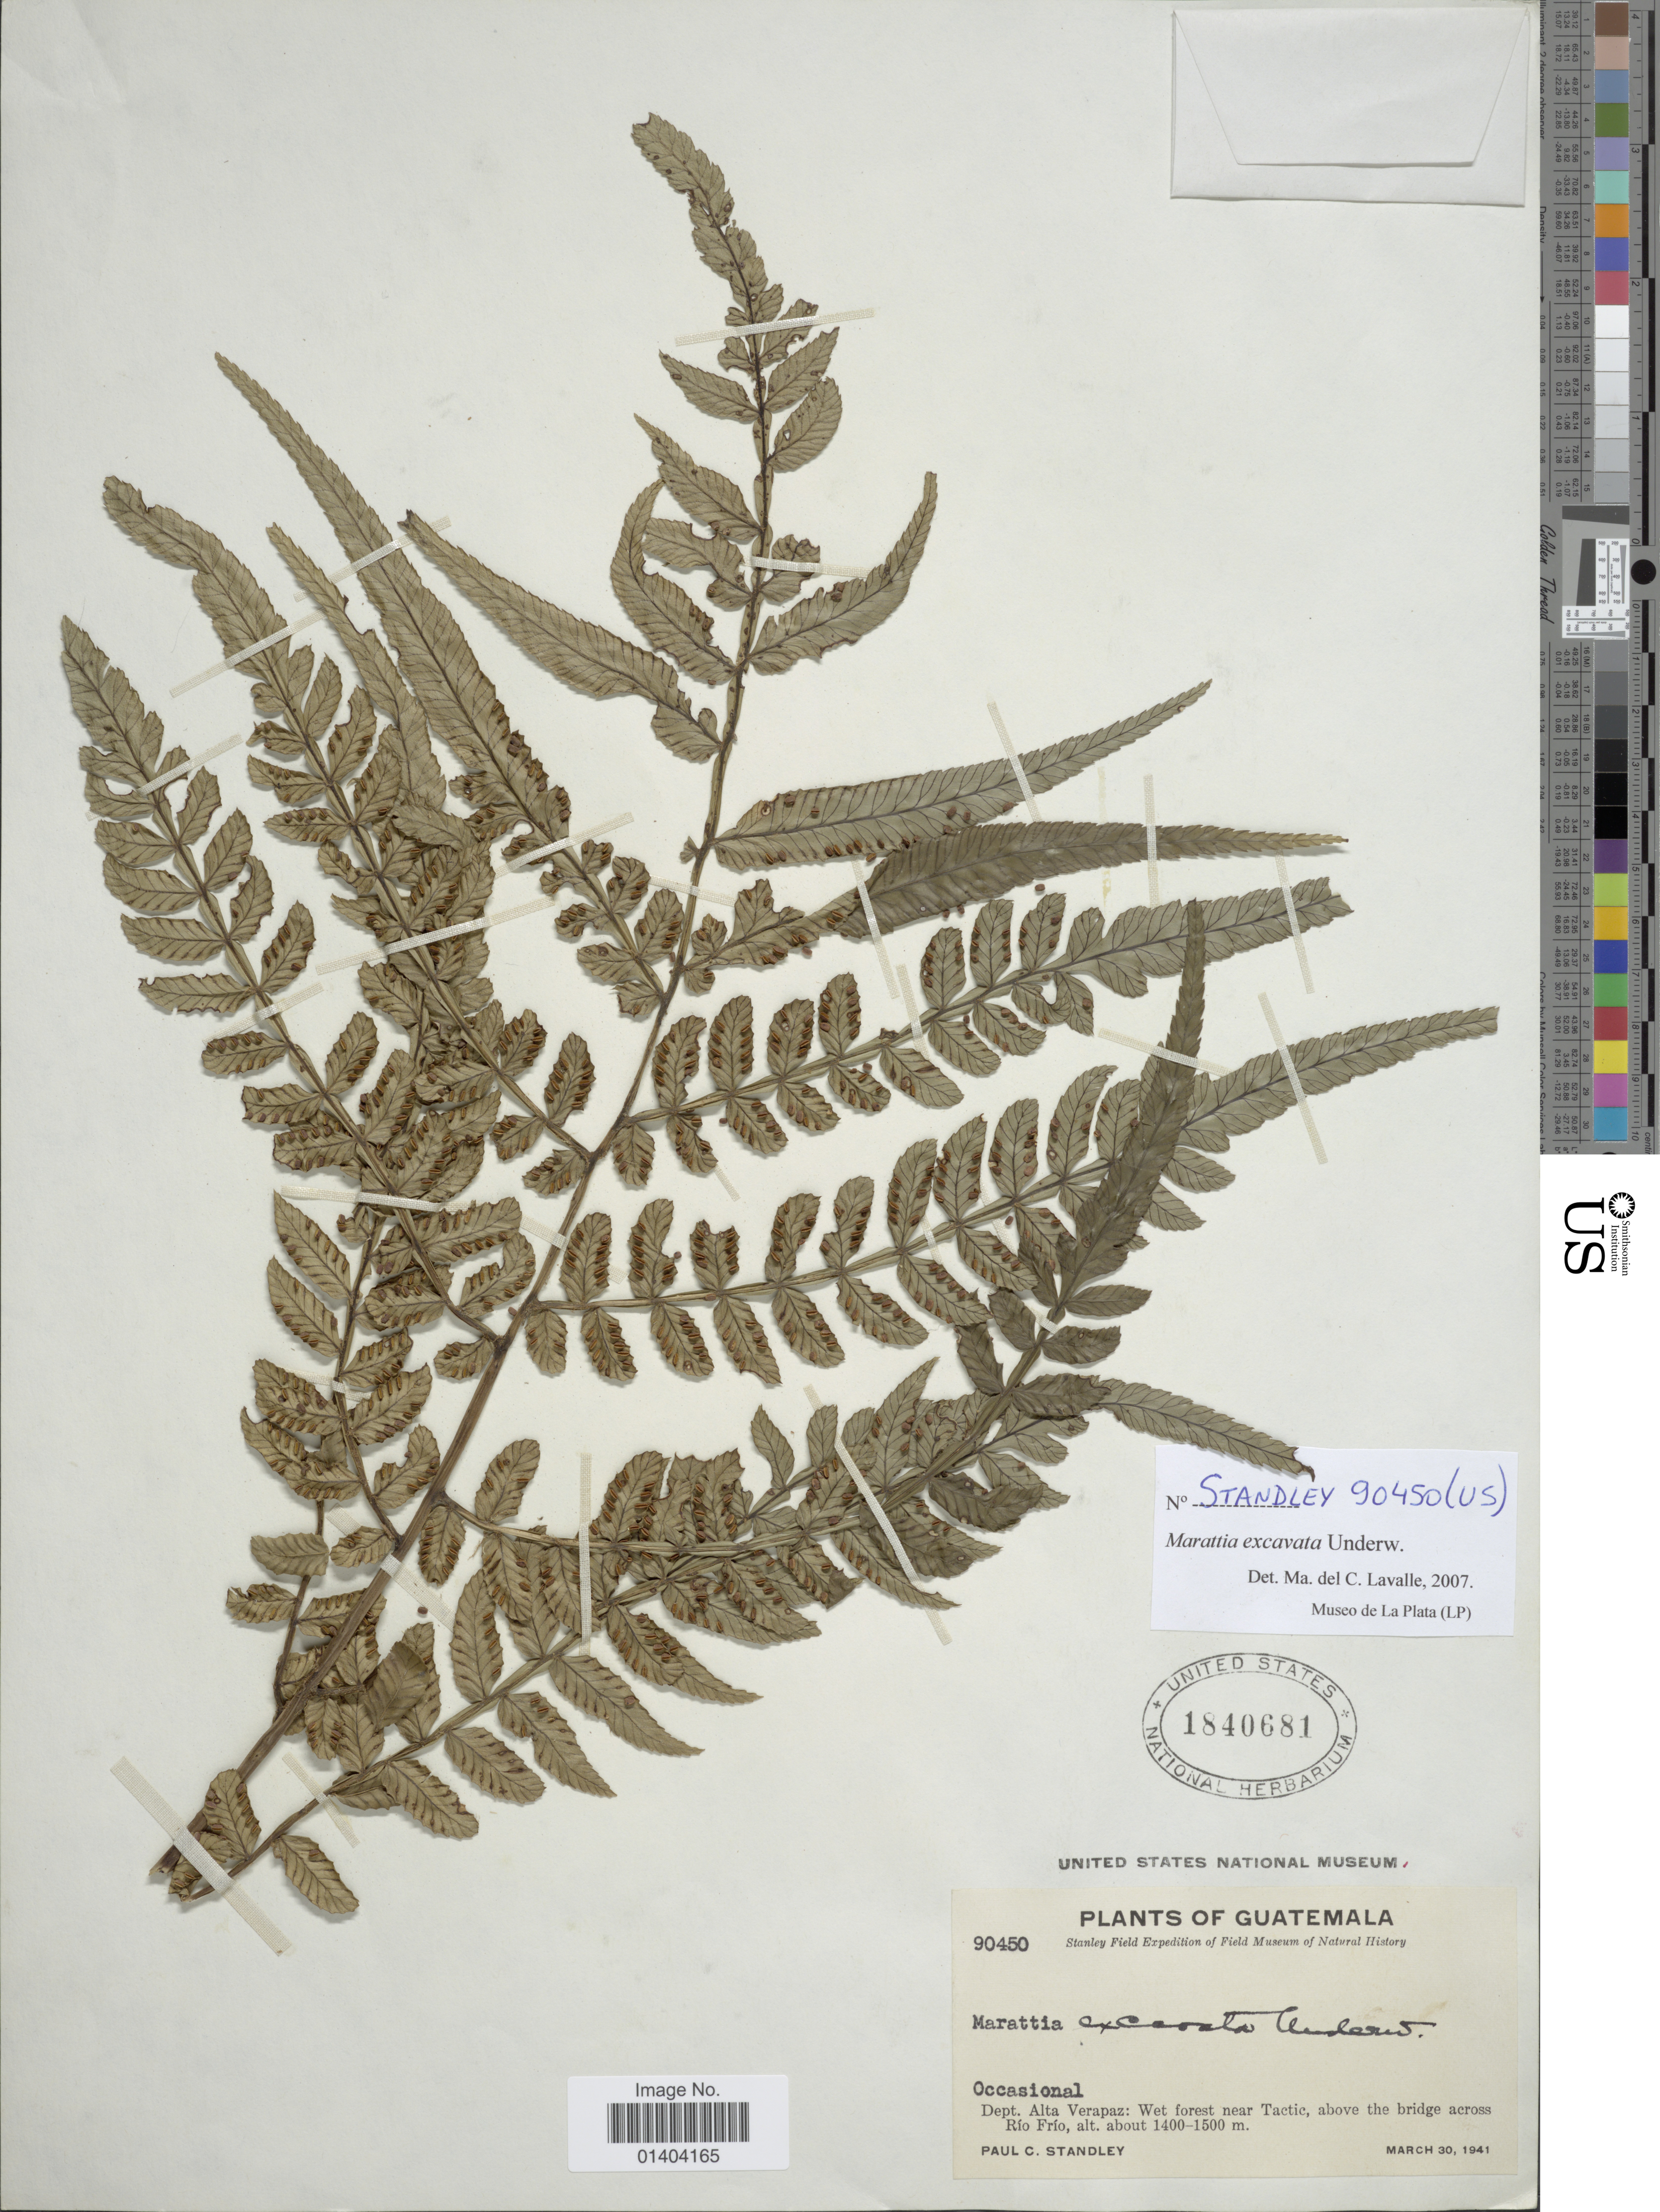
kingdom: Plantae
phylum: Tracheophyta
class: Polypodiopsida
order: Marattiales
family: Marattiaceae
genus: Marattia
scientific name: Marattia excavata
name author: Underw.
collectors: P. C. Standley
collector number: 90450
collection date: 1941-03-30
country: Guatemala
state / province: Alta Verapaz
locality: Dept. Alta Verapaz near Tactic above the bridge across Rio Frio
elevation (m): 1400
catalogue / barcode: US 1840681